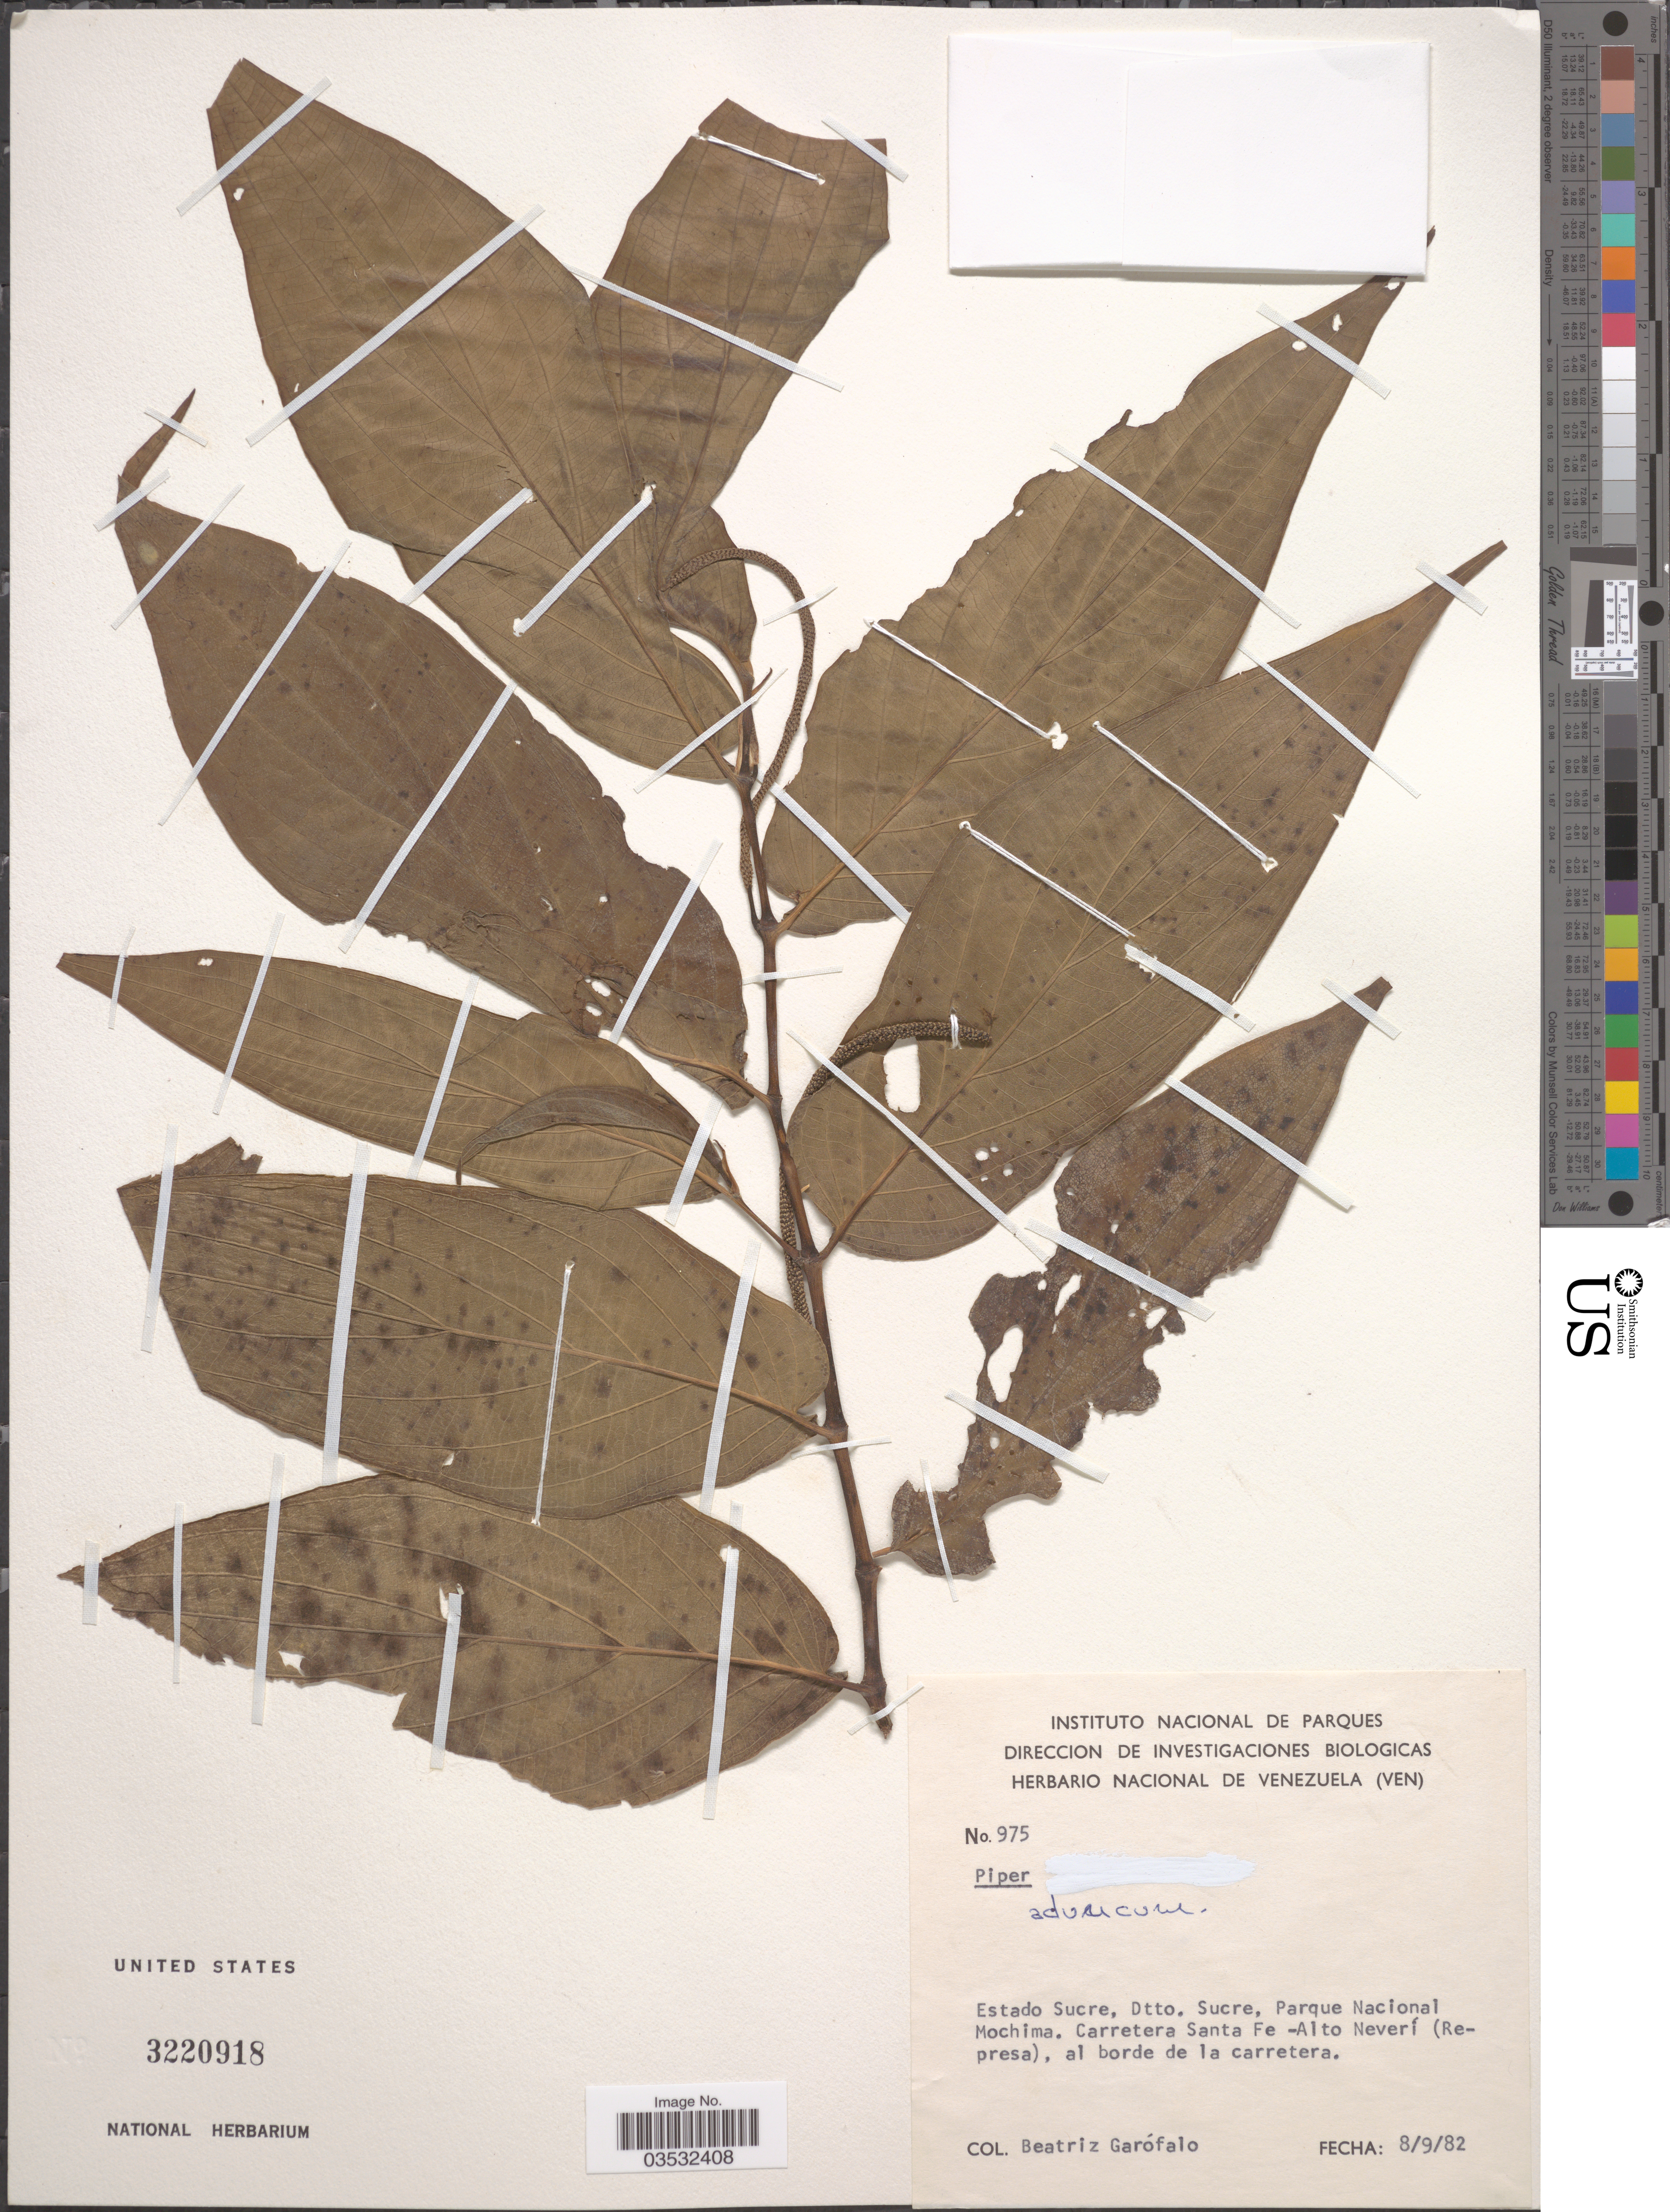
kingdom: Plantae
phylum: Tracheophyta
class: Magnoliopsida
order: Piperales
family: Piperaceae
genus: Piper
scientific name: Piper aduncum var. aduncum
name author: L.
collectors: B. Garofalo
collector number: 975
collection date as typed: Transcribed d/m/y: 8/9/82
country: Venezuela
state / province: Sucre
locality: Dtto. Sucre, Parque Nacional Mochima. Carretera Santa Fe - Alto Neverí (Represa), al borde de la carretera.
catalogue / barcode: US 3220918